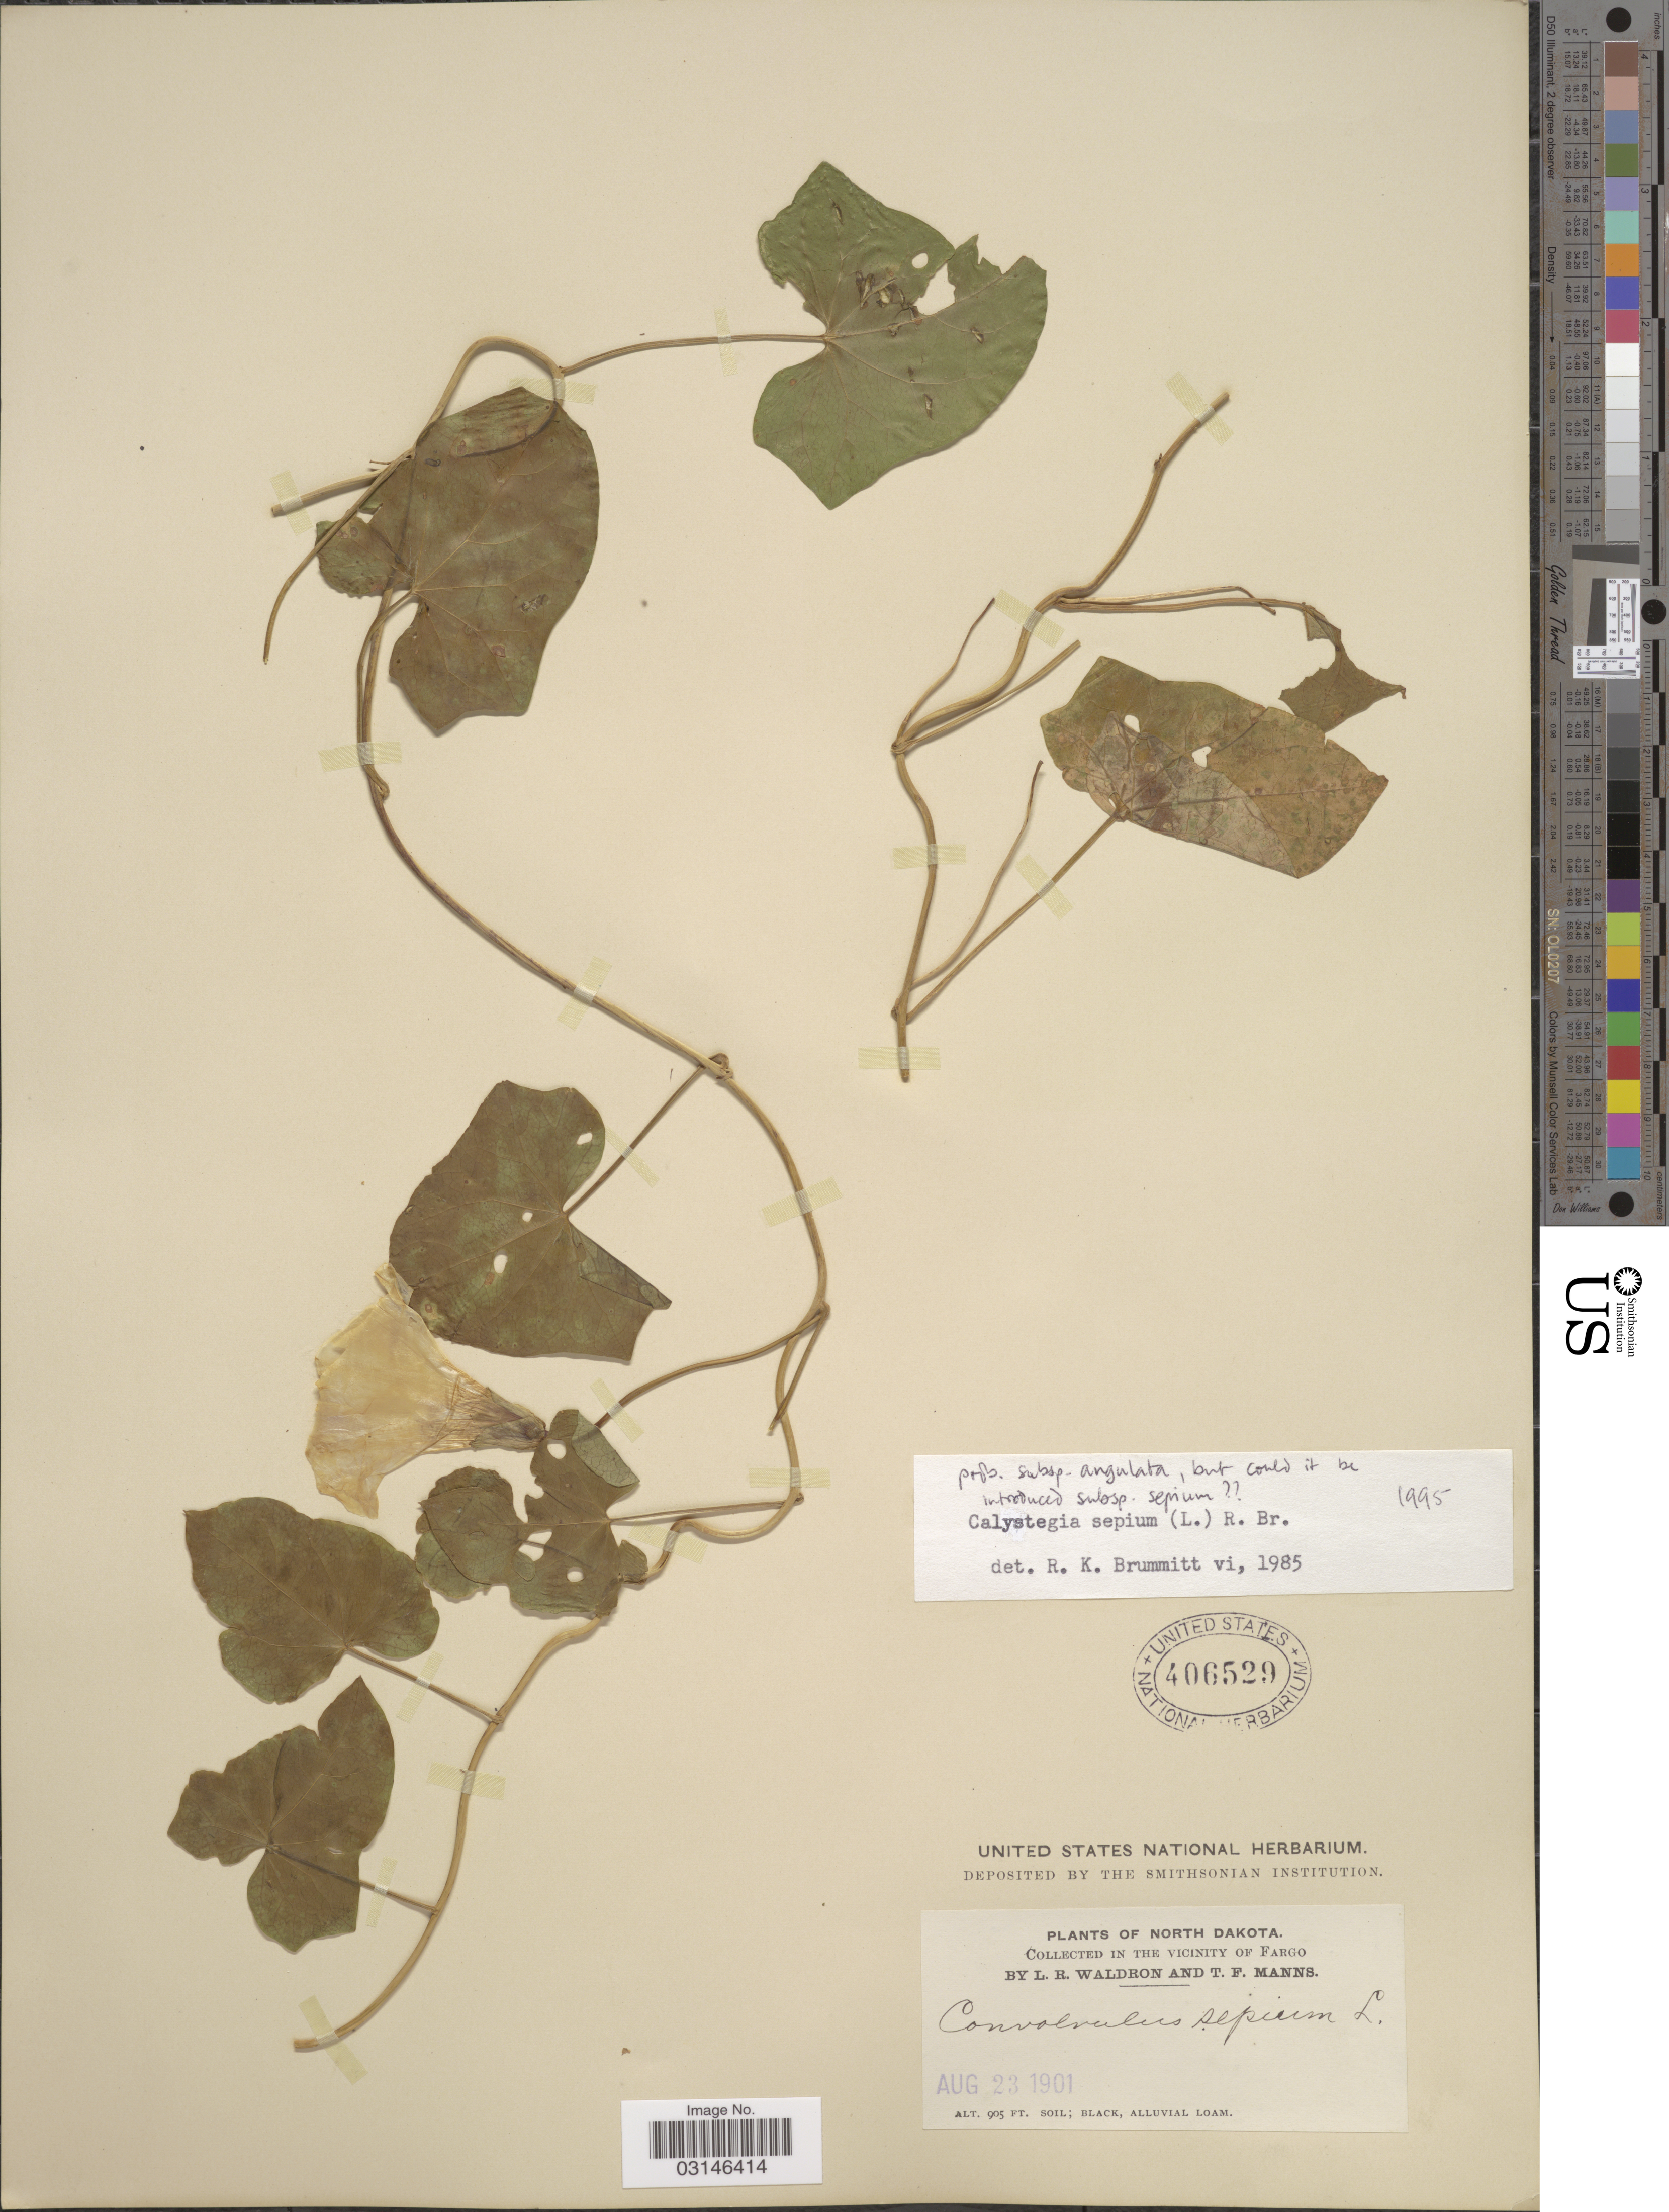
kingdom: Plantae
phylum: Tracheophyta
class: Magnoliopsida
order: Solanales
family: Convolvulaceae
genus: Calystegia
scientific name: Calystegia sepium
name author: (L.) R. Br.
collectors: L. Waldron & T. Manns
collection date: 1901-08-23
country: United States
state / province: North Dakota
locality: In The Vicinity of Fargo.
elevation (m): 276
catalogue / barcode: US 406529